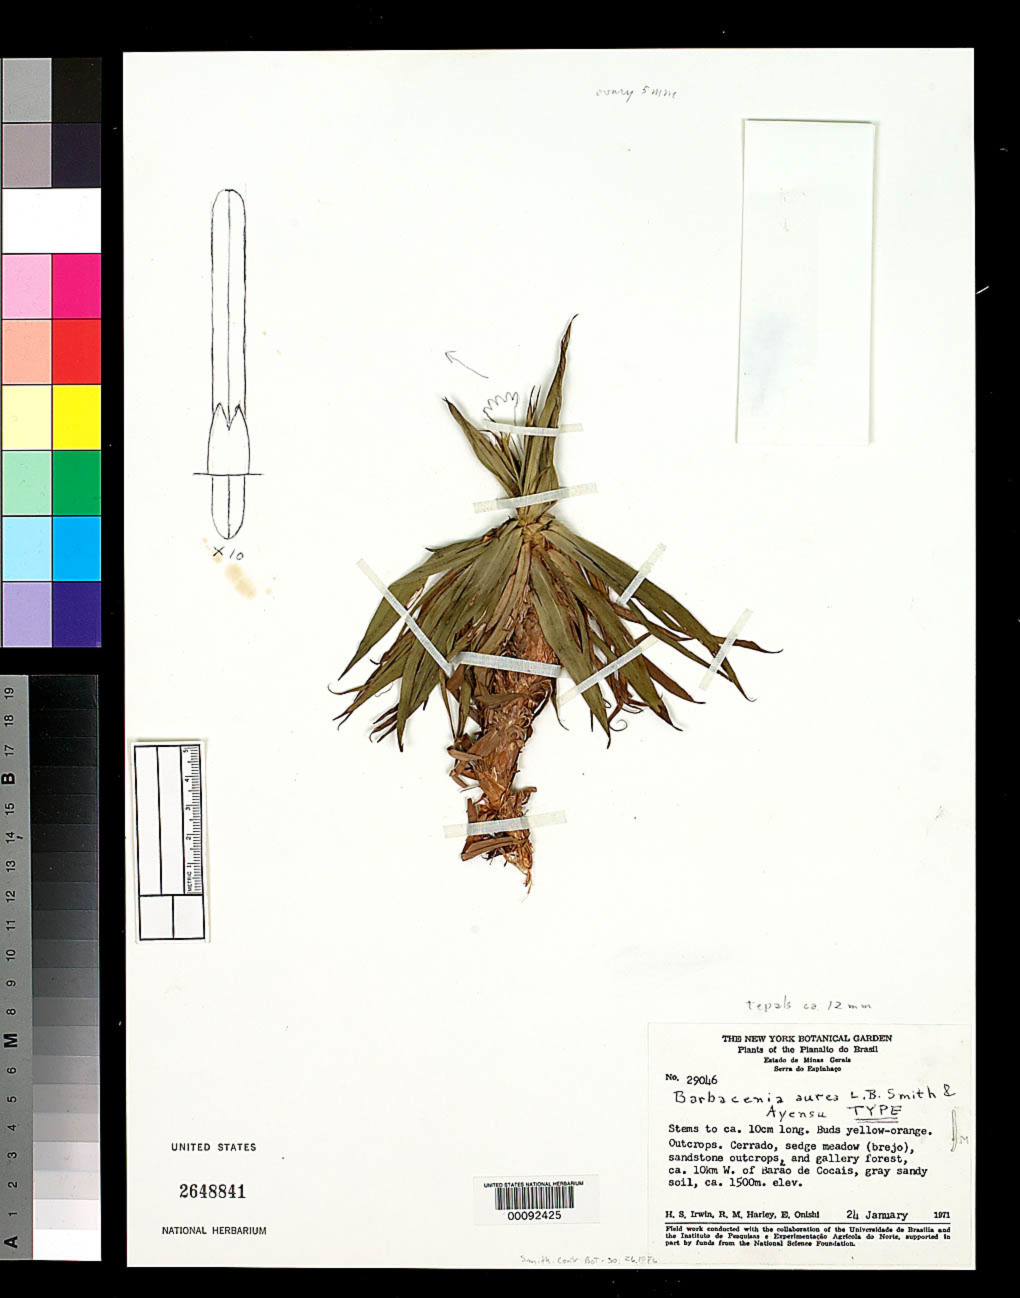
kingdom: Plantae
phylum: Tracheophyta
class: Liliopsida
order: Pandanales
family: Velloziaceae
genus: Barbacenia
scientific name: Barbacenia aurea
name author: L.B. Sm. & Ayensu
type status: Holotype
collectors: H. Irwin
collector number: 29046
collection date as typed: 24 Jan 1971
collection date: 1971-01-24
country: Brazil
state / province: Minas Gerais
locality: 10 km. W of Barao de Cocais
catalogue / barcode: US 2648841